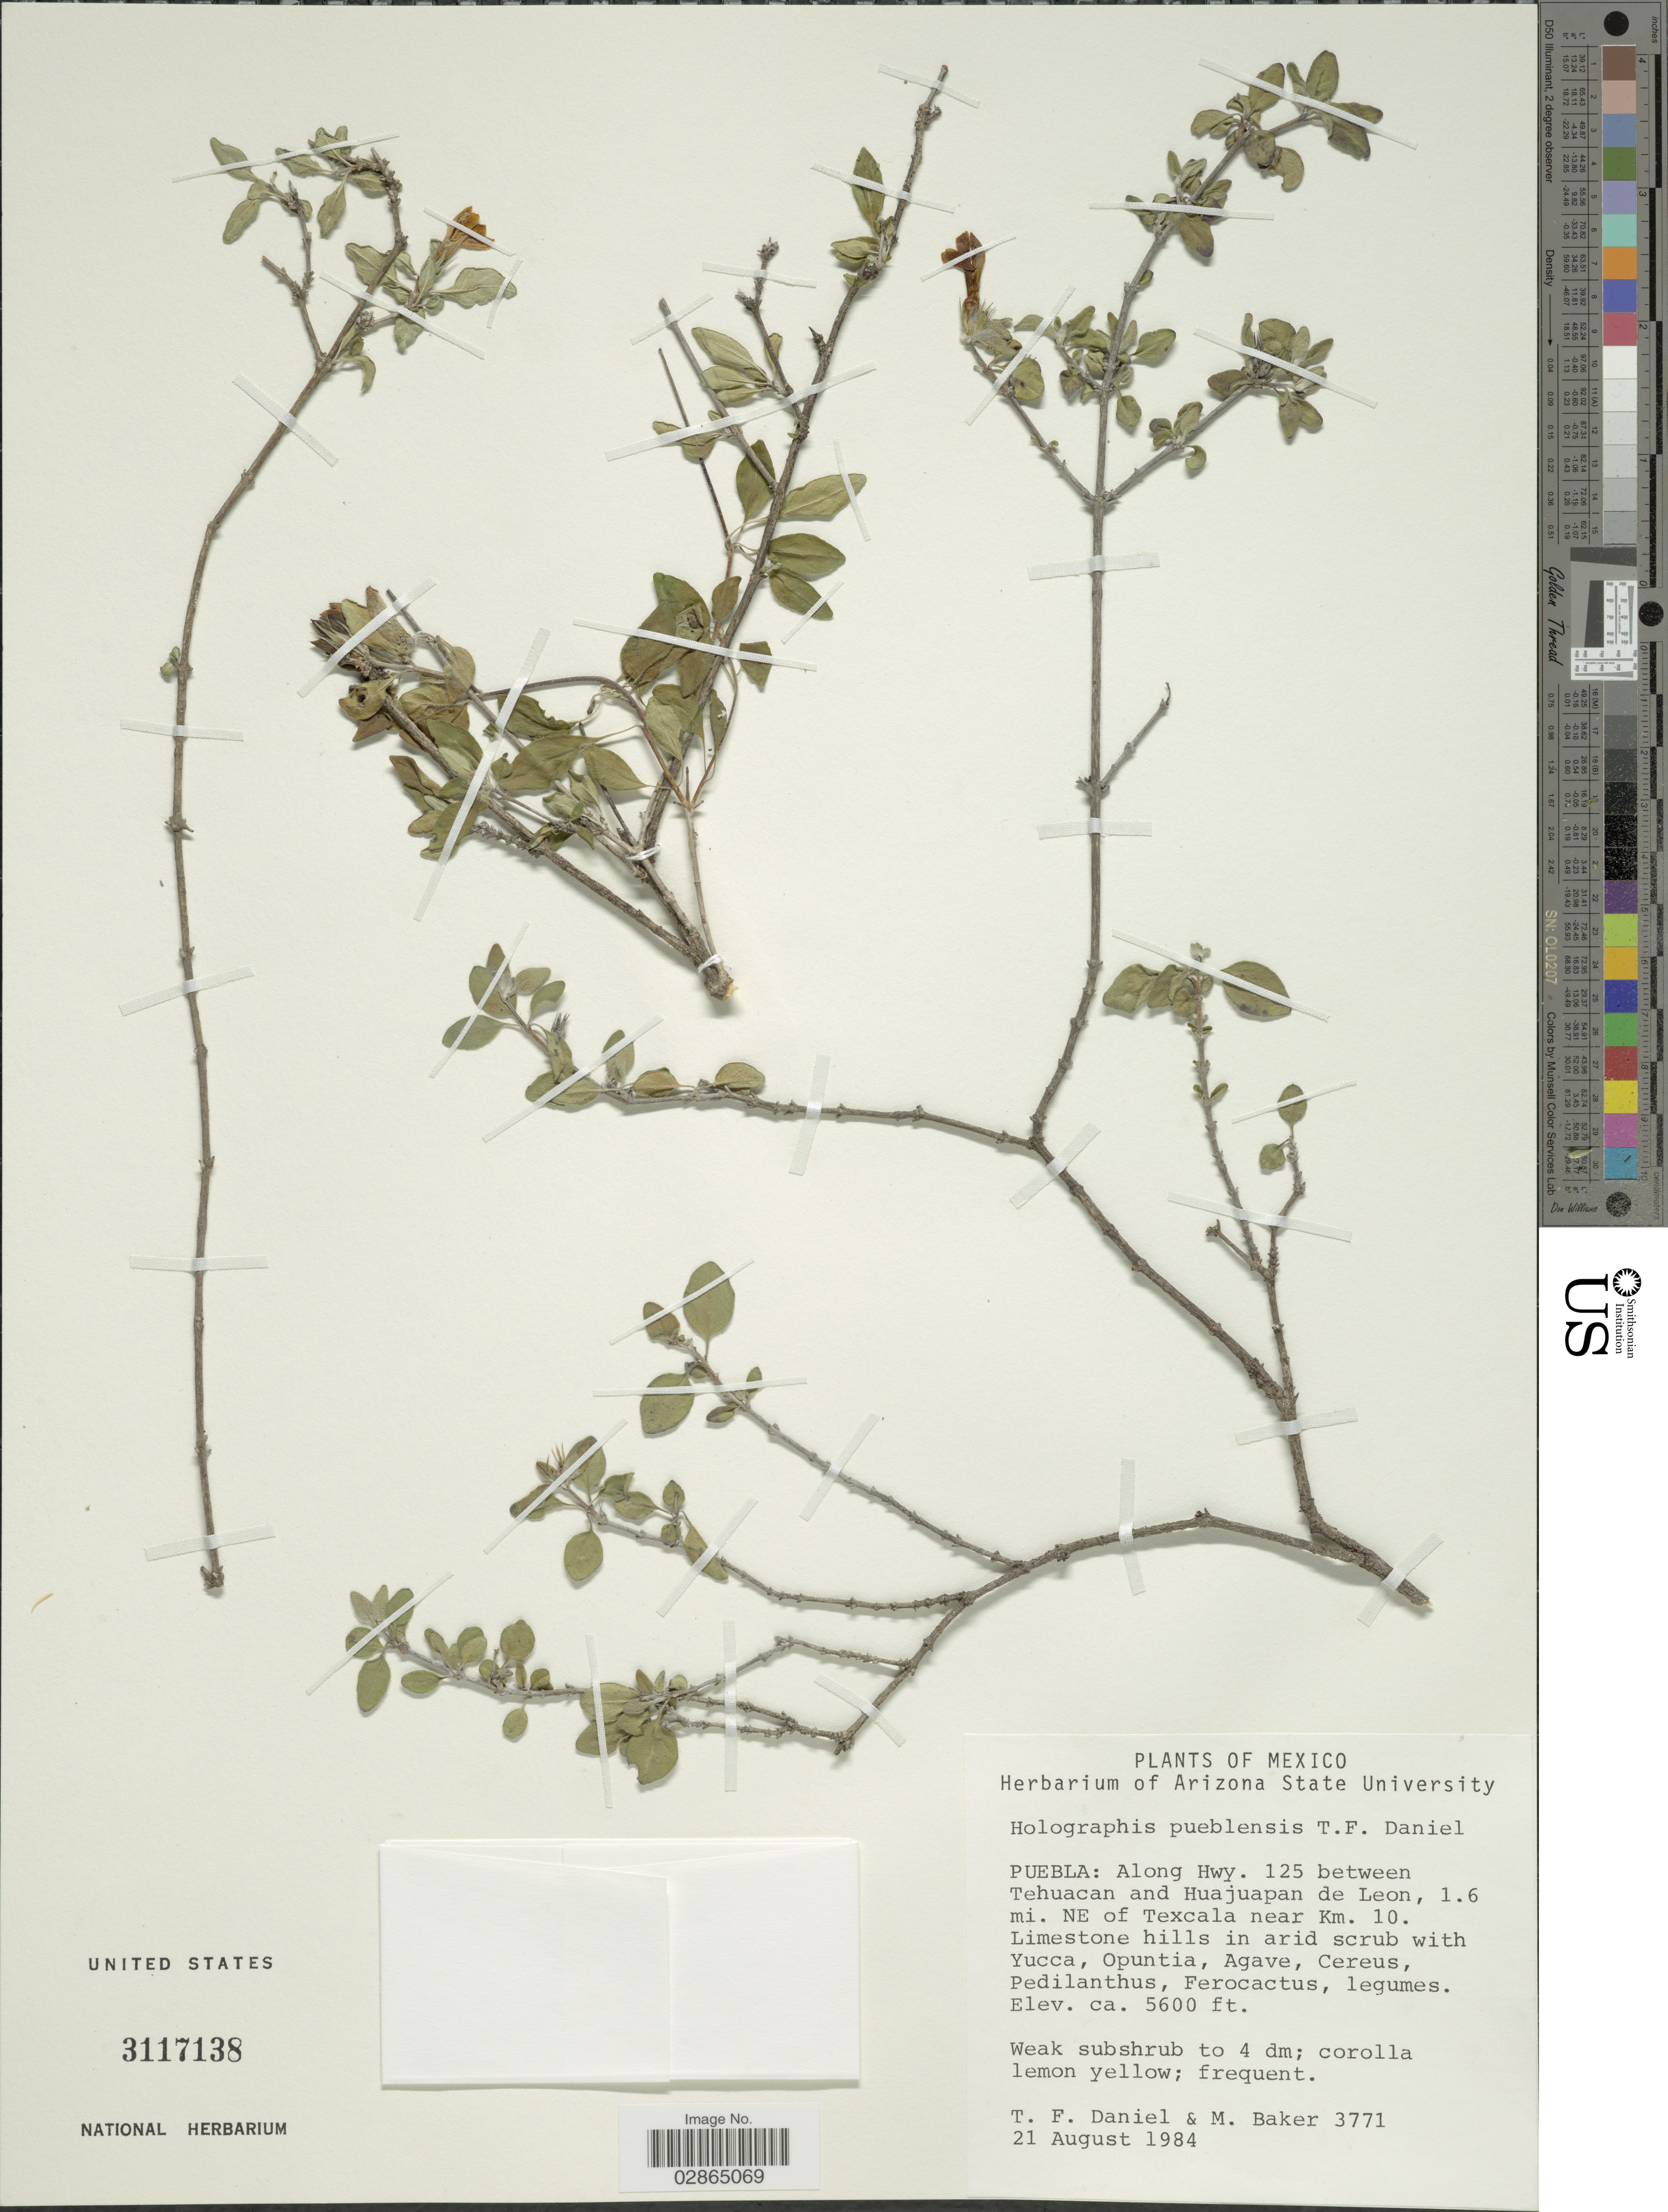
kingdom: Plantae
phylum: Tracheophyta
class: Magnoliopsida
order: Lamiales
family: Acanthaceae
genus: Holographis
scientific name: Holographis pueblensis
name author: T.F. Daniel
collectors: T. F. Daniel & M. Baker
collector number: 3771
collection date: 1984-08-21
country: Mexico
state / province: Puebla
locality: Along Hwy. 125 between Tehuacan and Huajuapan de Leon, 1.6 mi. NE of Texcala near Km. 10.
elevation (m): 1707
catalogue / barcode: US 3117138